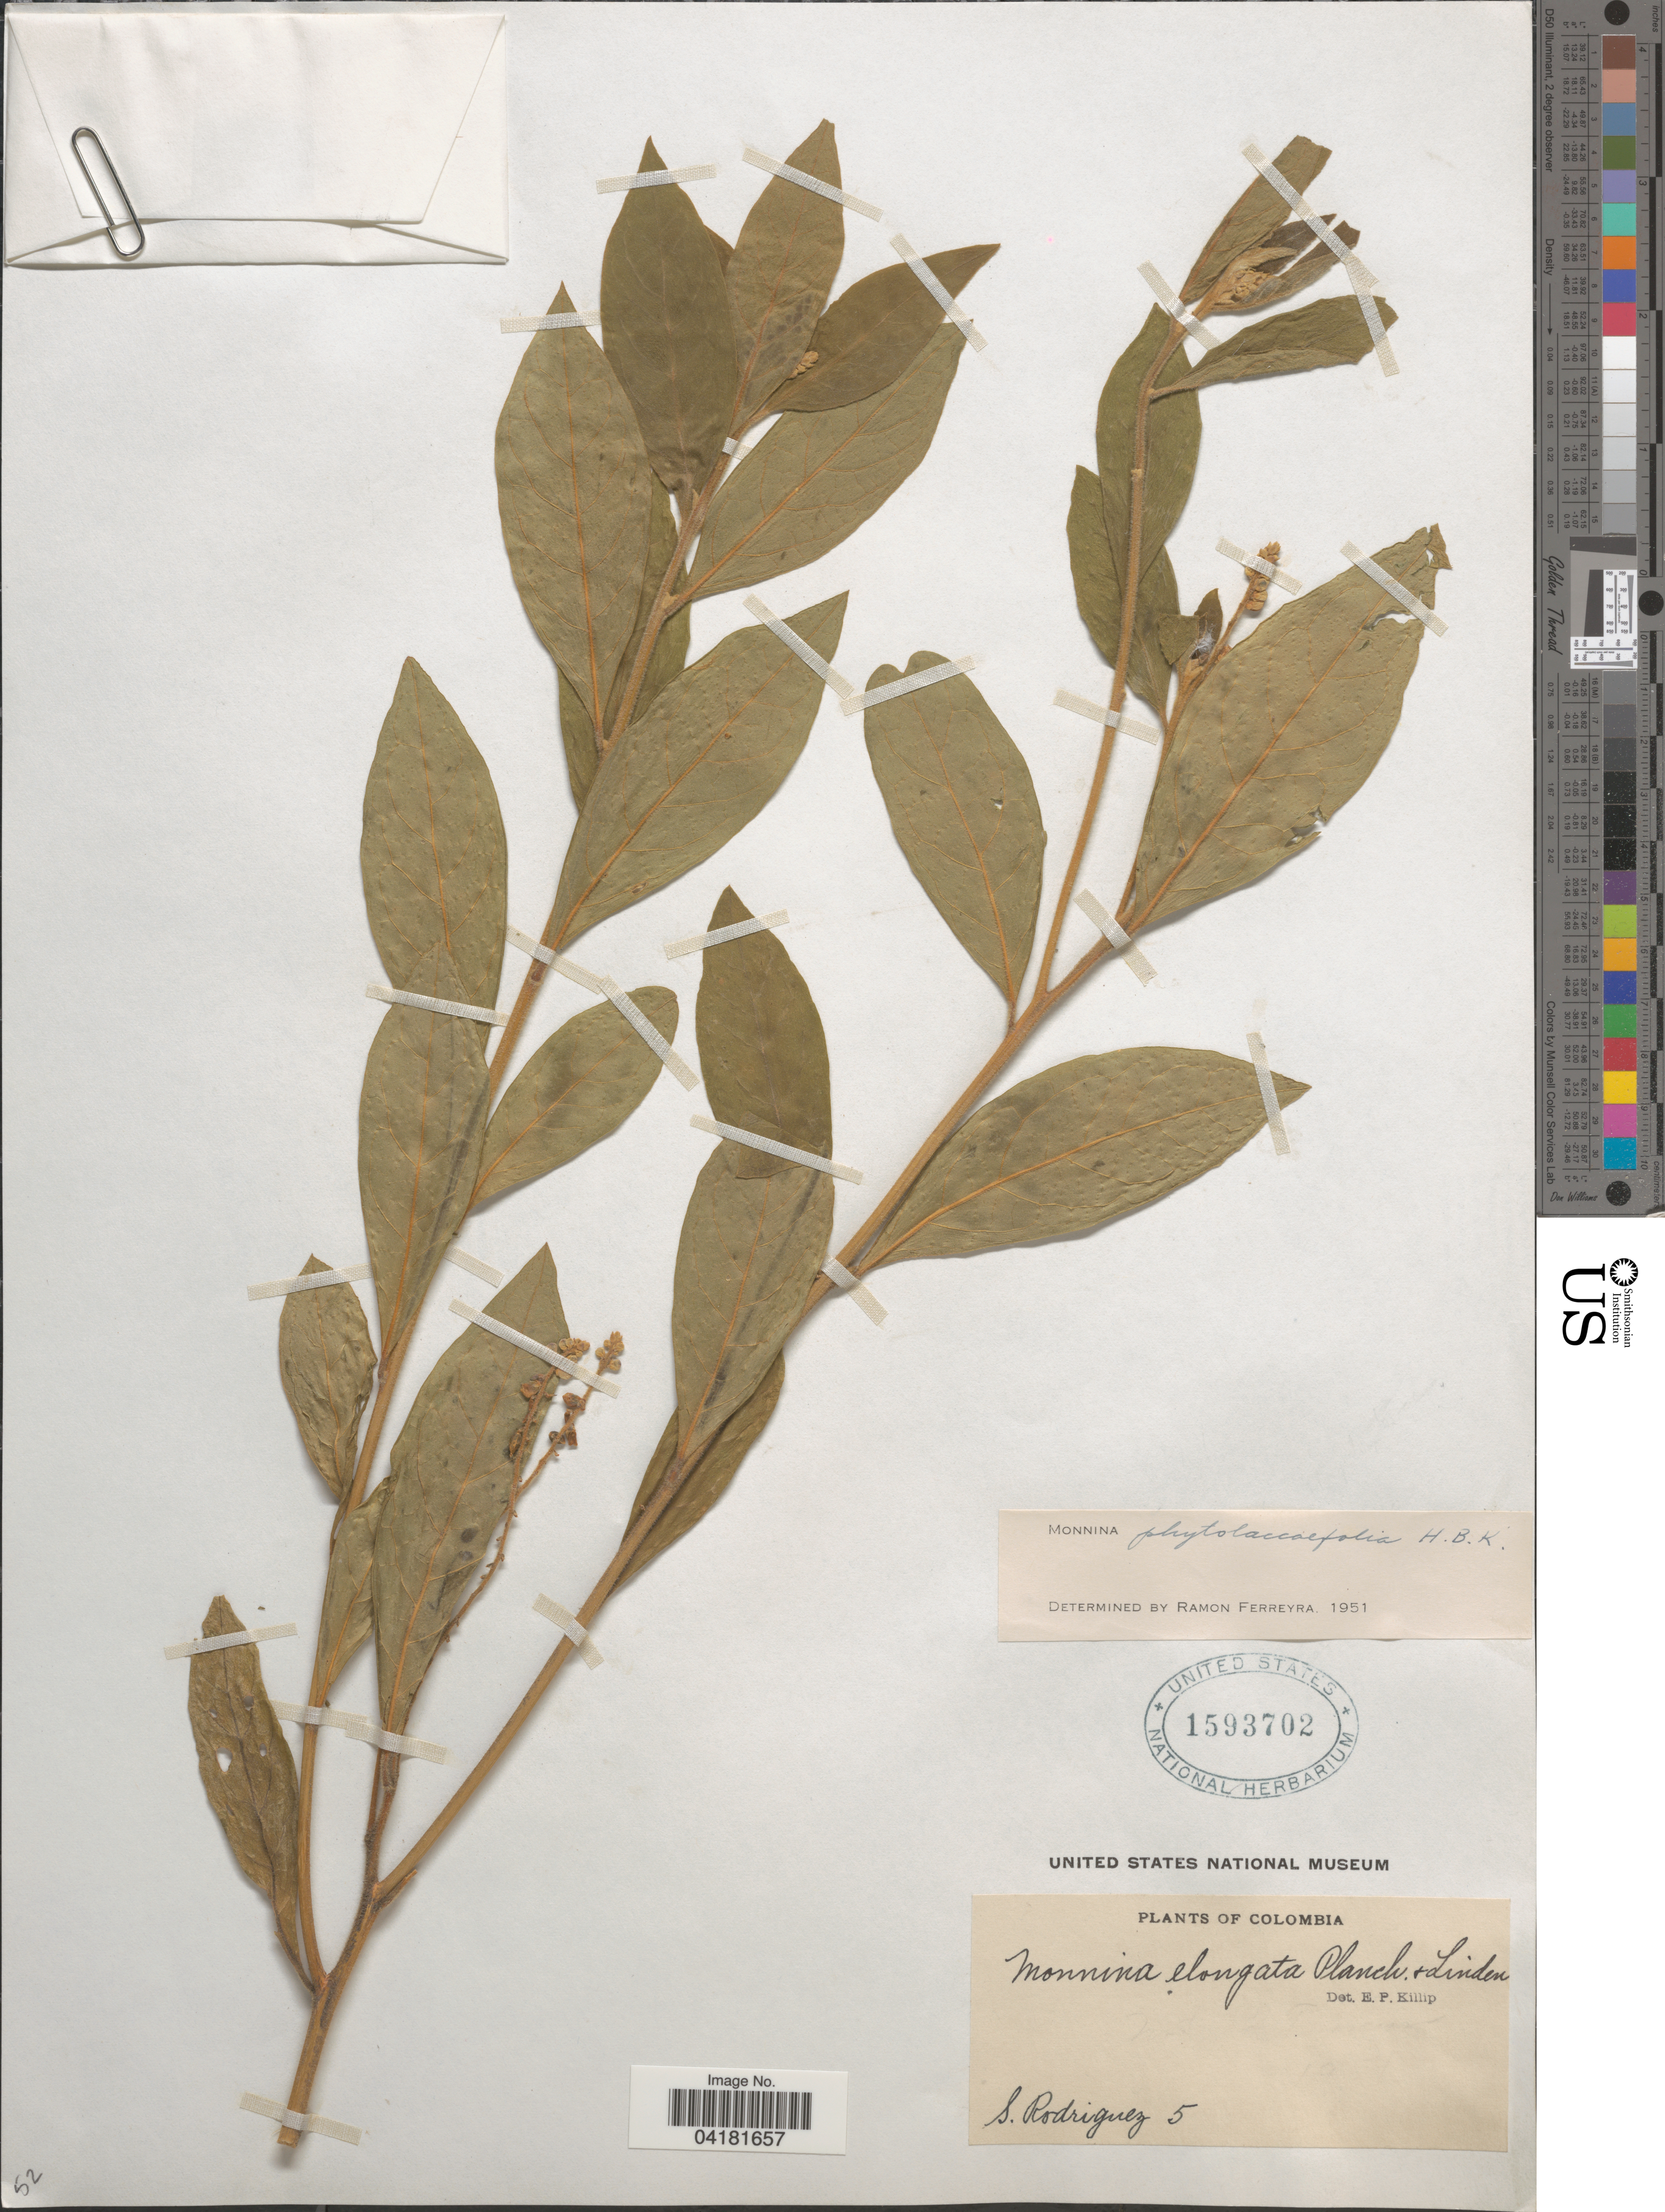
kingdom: Plantae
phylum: Tracheophyta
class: Magnoliopsida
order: Fabales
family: Polygalaceae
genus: Monnina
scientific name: Monnina phytolaccifolia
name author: Kunth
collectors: S. Rodriguez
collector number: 5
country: Colombia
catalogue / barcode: US 1593702